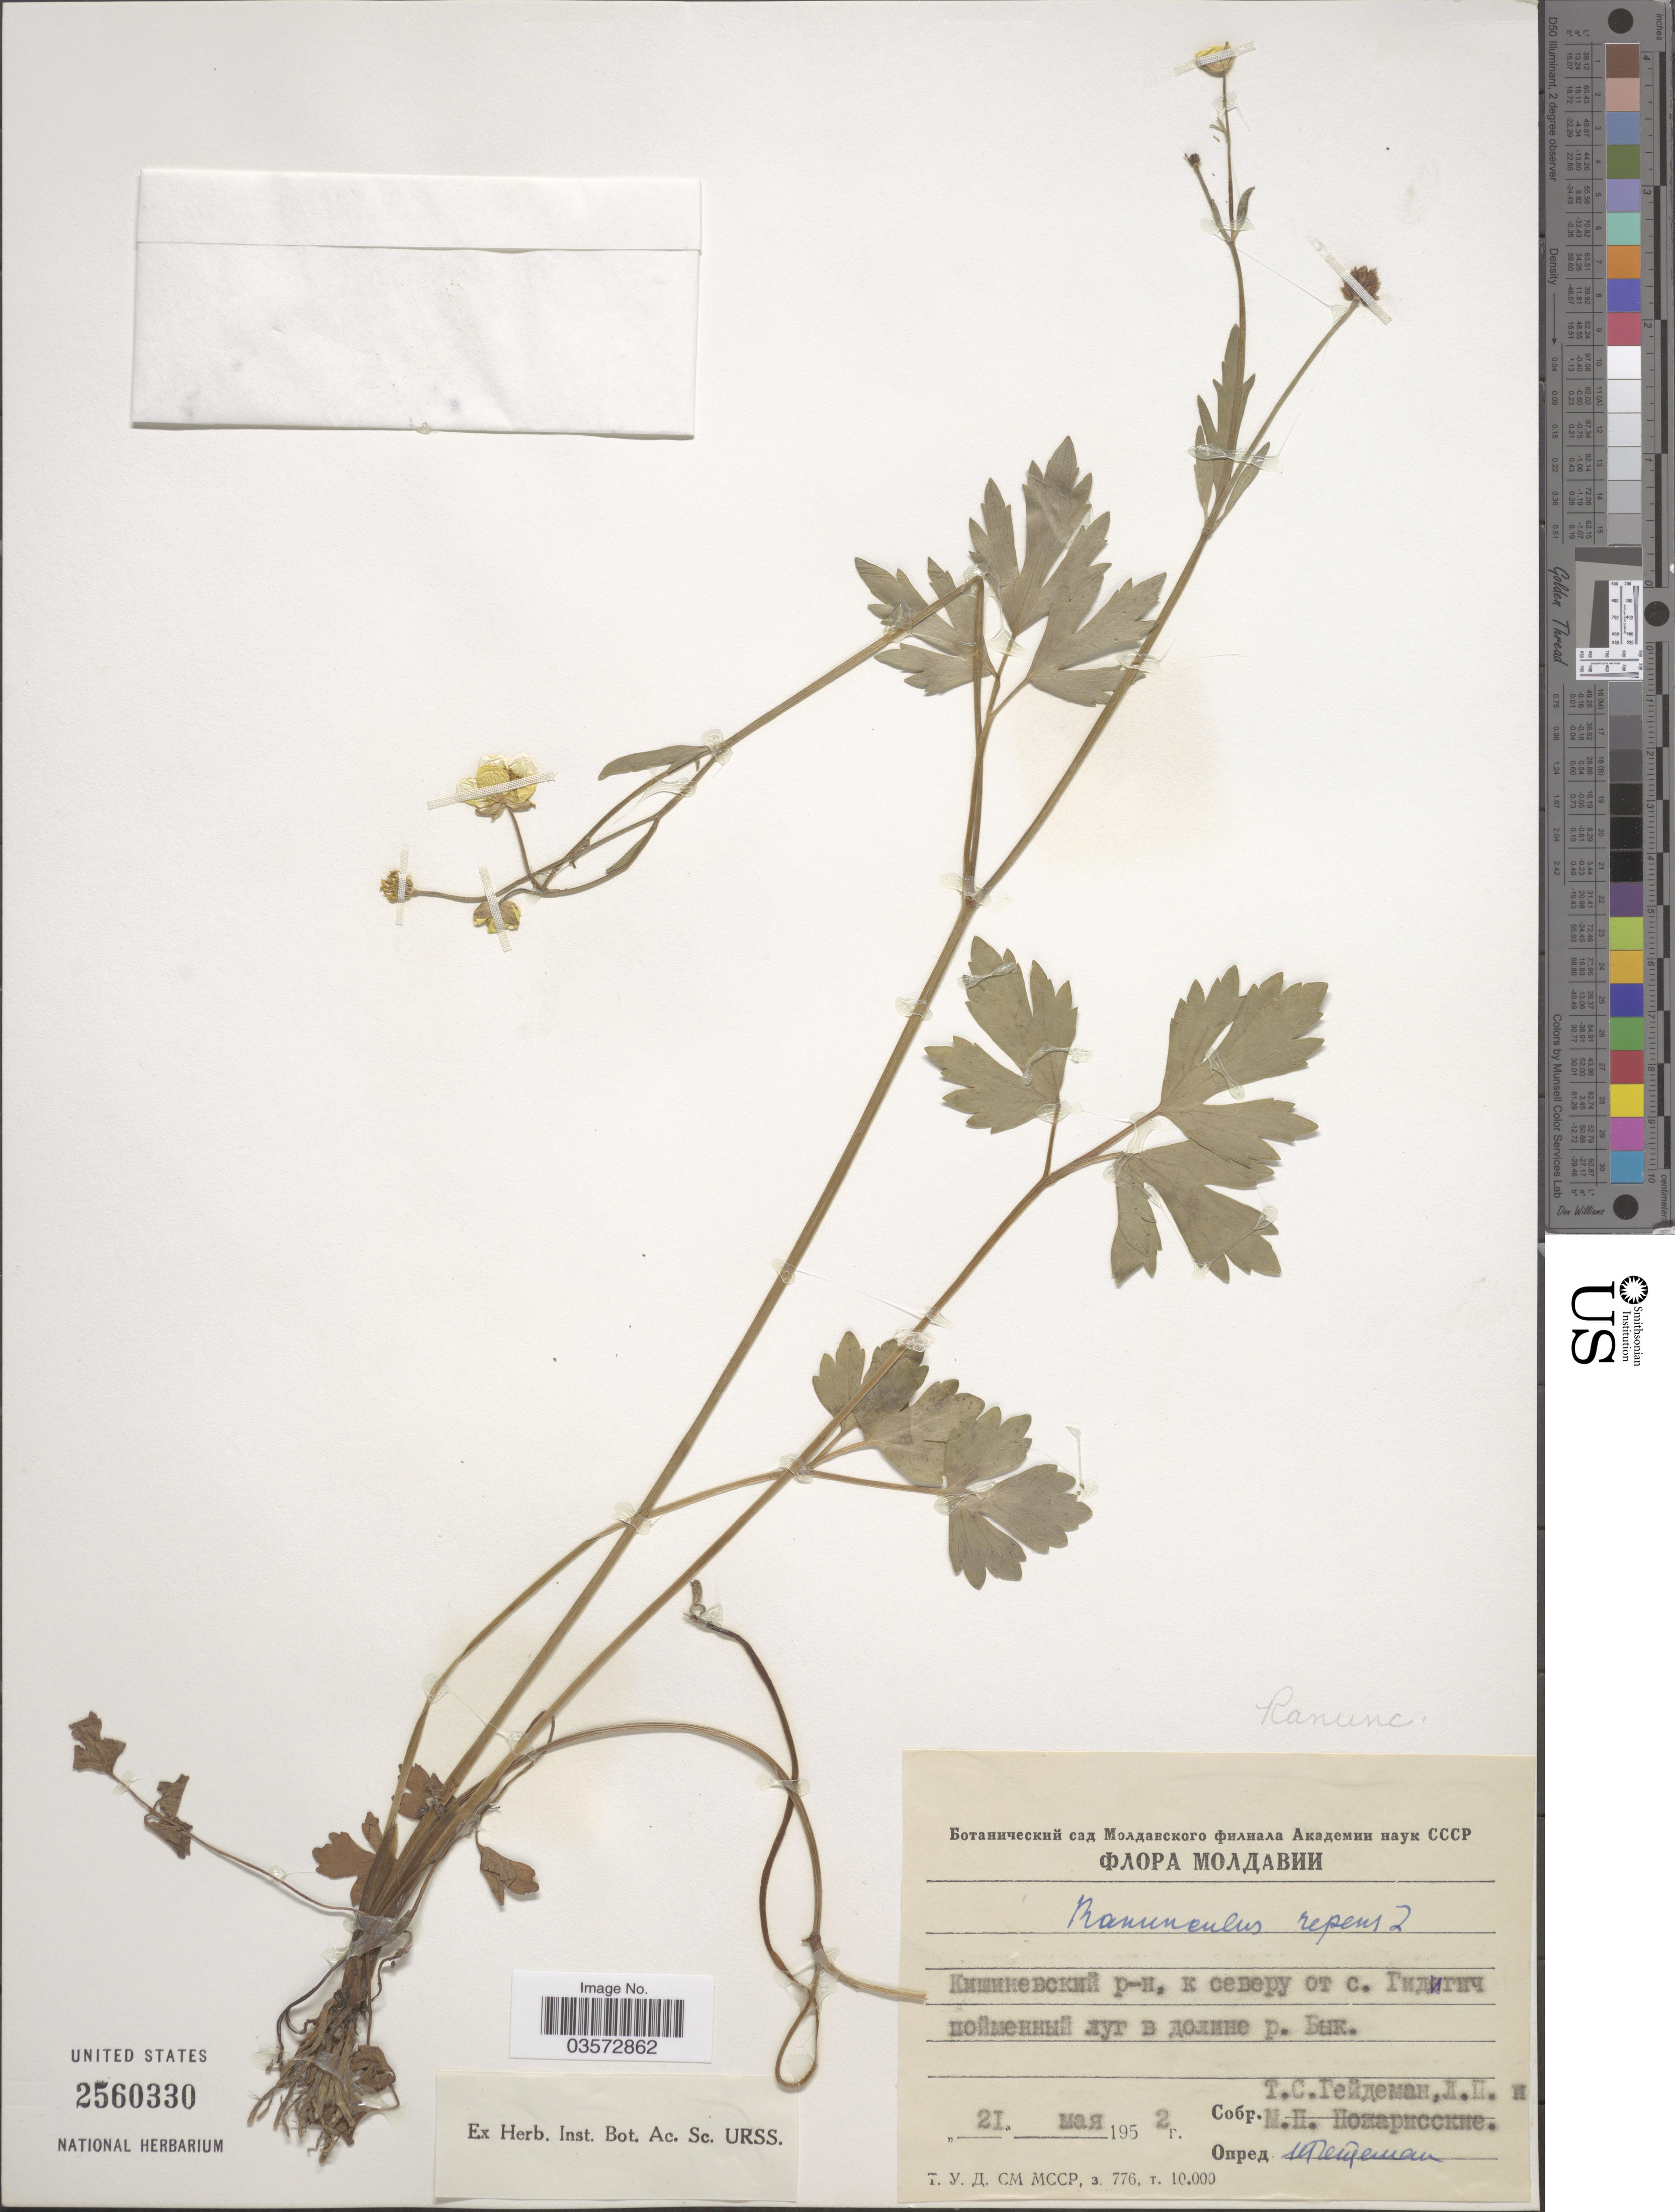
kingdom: Plantae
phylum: Tracheophyta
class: Magnoliopsida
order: Ranunculales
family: Ranunculaceae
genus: Ranunculus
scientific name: Ranunculus repens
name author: L.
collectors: T. Geideman & M. Pozharisskiy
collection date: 1952-05-21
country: Moldova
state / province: Chisinau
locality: N from village Ghidighici, valley of river Byk.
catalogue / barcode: US 2560330